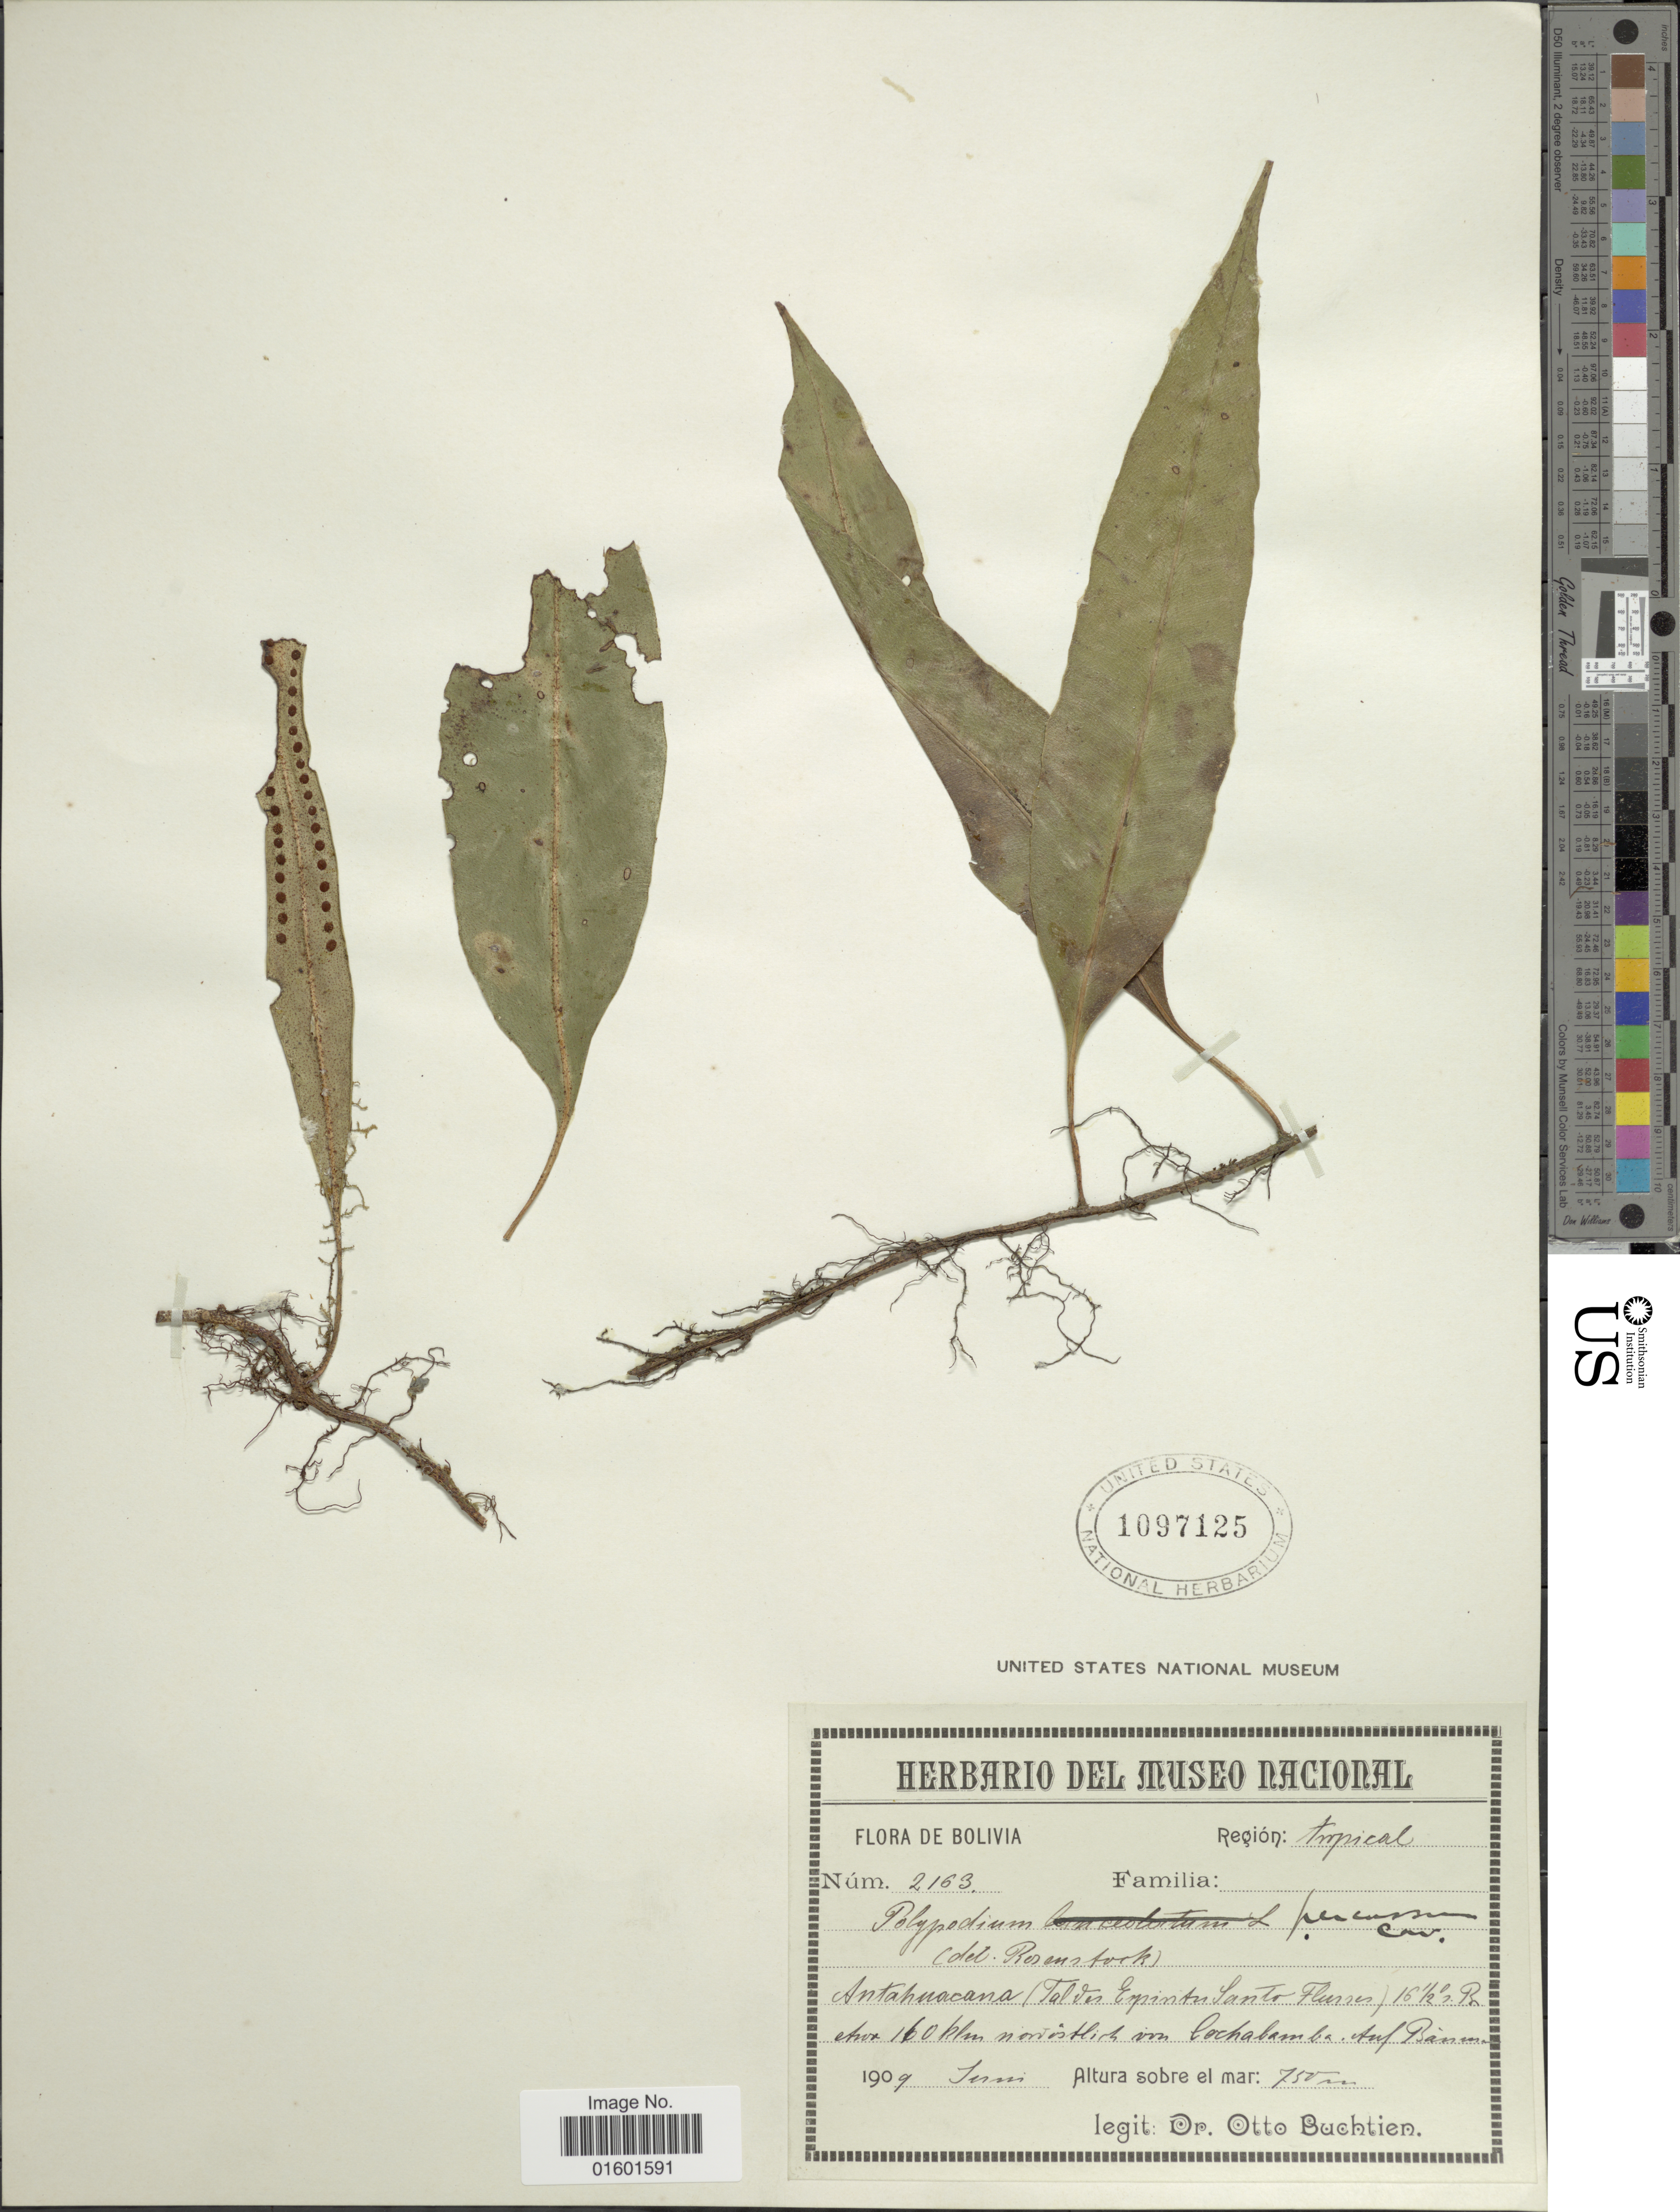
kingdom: Plantae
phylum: Tracheophyta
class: Polypodiopsida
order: Polypodiales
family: Polypodiaceae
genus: Microgramma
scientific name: Microgramma percussa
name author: (Cav.) de la Sota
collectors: O. Buchtien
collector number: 2163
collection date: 1909-06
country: Bolivia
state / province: Cochabamba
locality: Region Tropical, Antahuacana (Valley of Espiritu Santo River)160 km N from Cochabamba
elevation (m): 750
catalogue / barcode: US 1097125